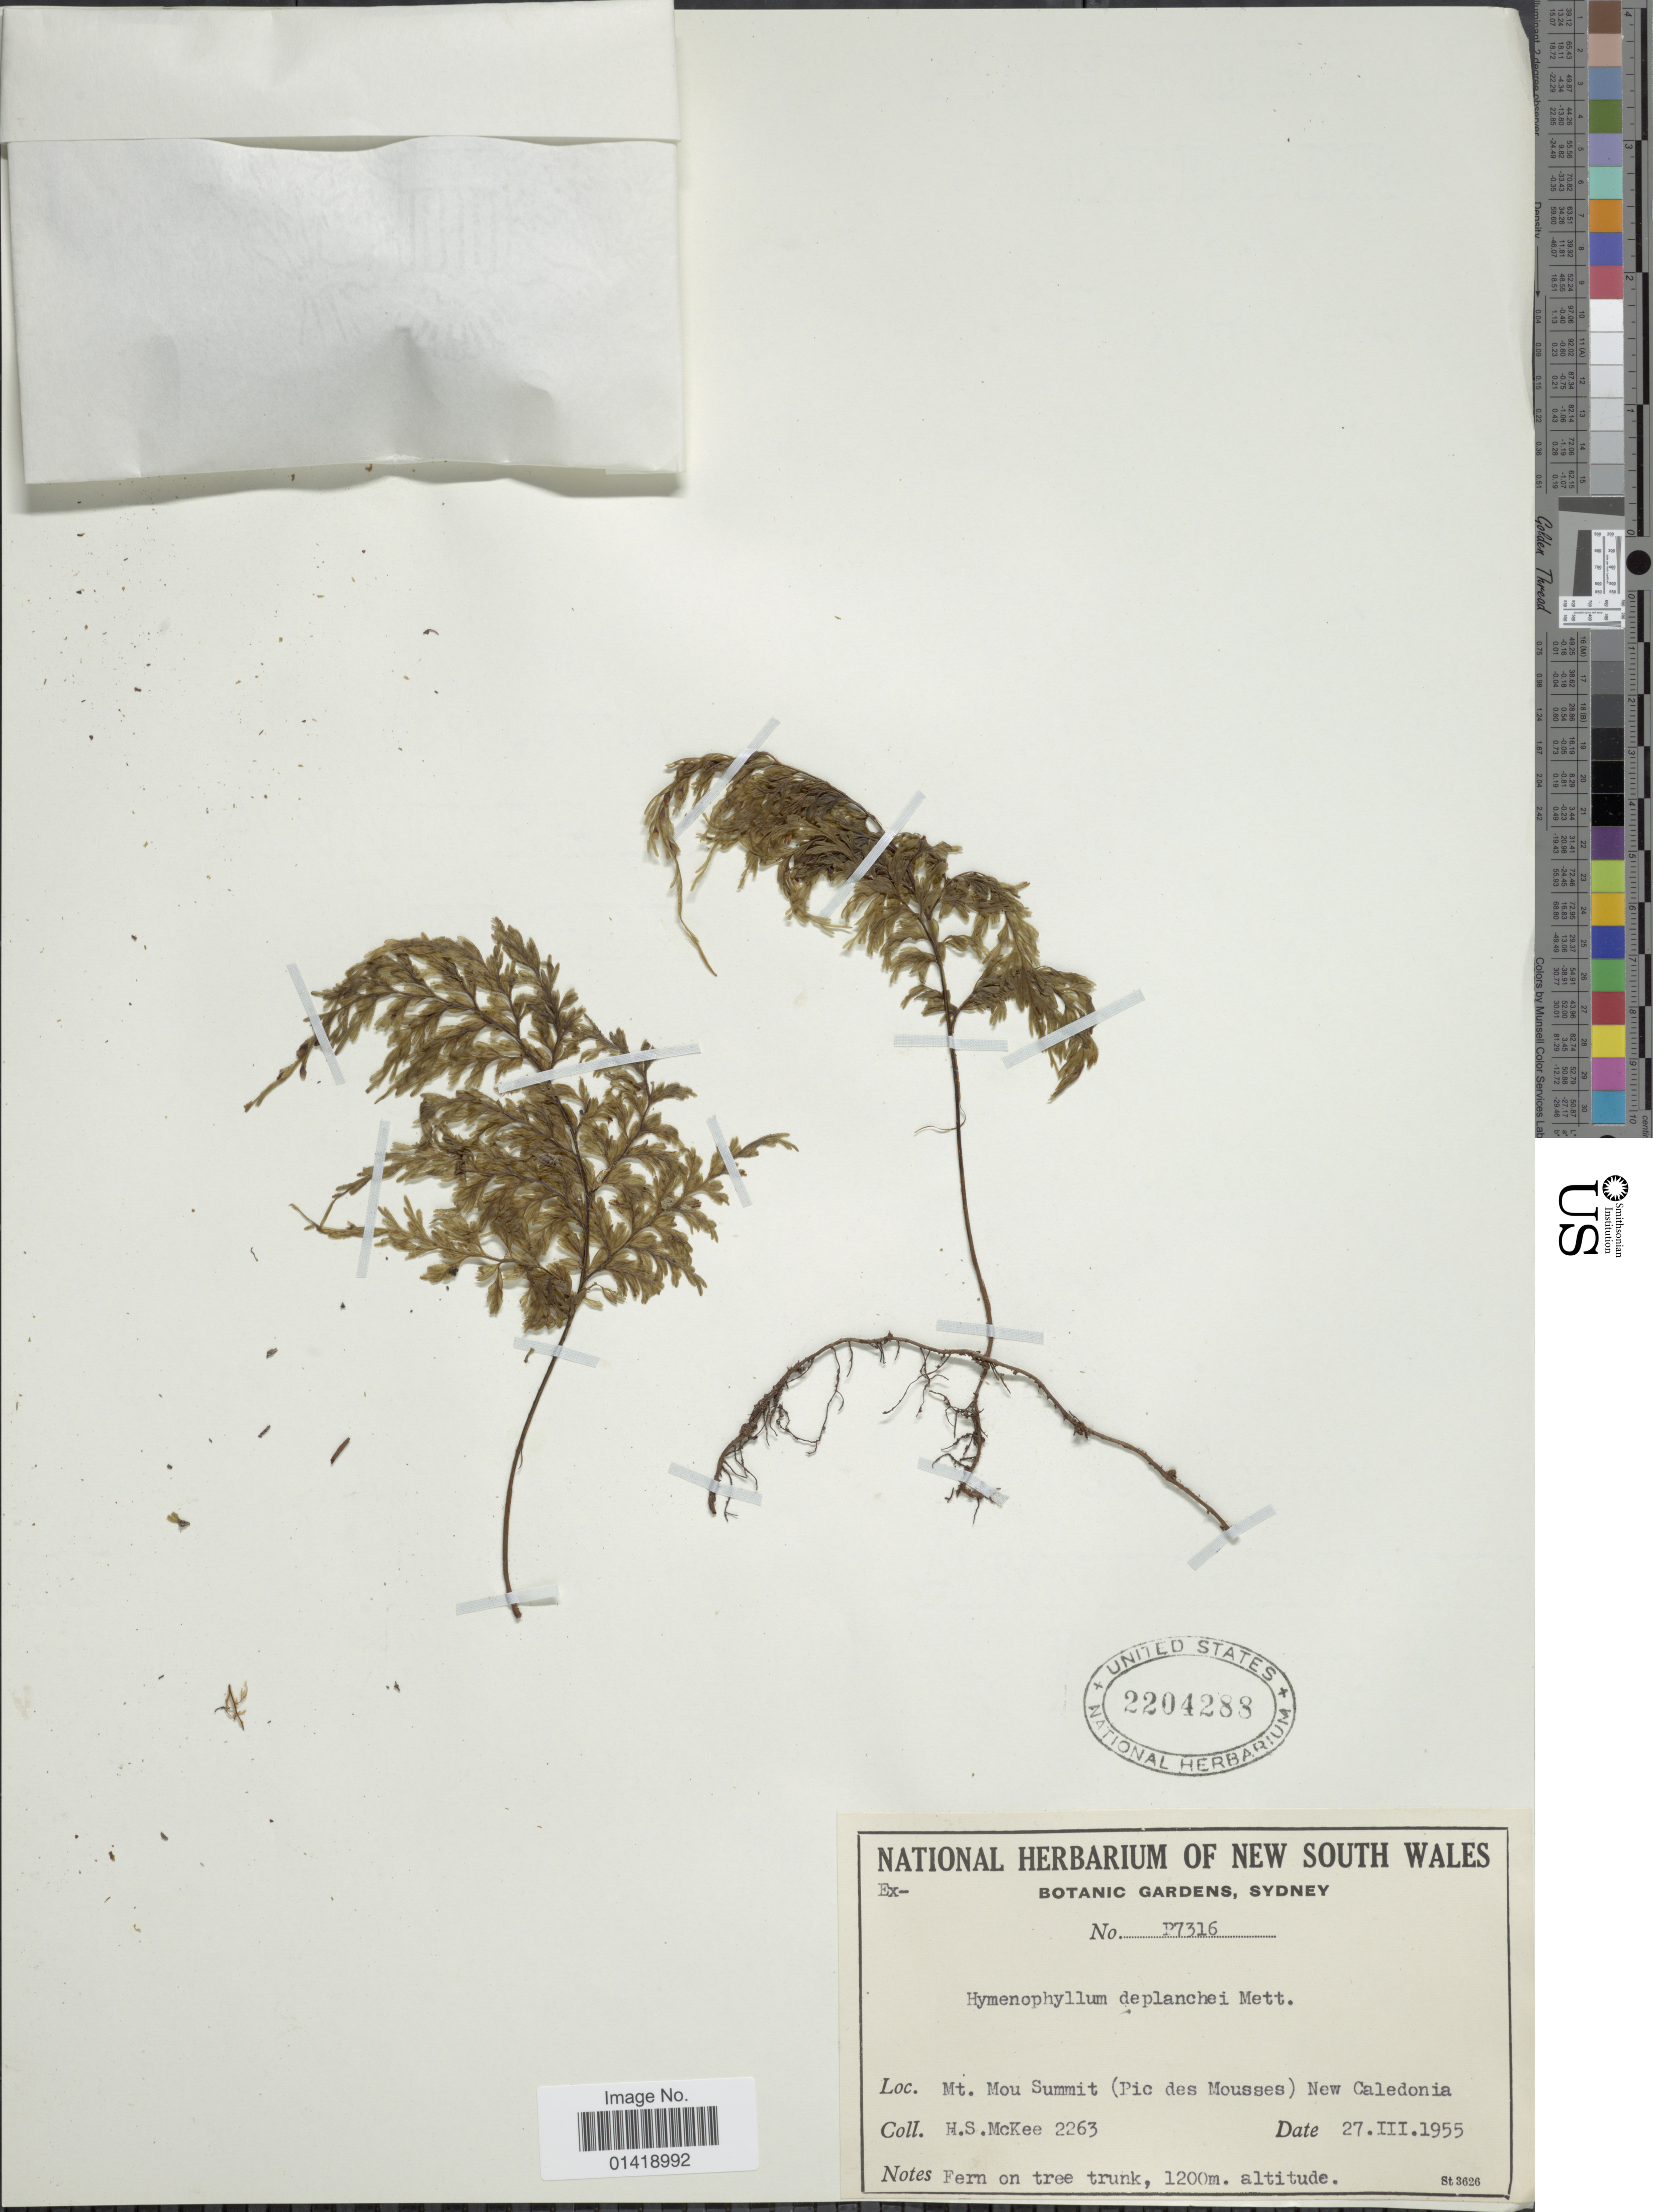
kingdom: Plantae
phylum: Tracheophyta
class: Polypodiopsida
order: Hymenophyllales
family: Hymenophyllaceae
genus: Hymenophyllum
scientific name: Hymenophyllum deplanchei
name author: Mett. ex Kuhn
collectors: H. S. McKee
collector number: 2263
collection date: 1955-03-27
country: Australia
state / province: New South Wales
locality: Mt. Mou summit Pic des Mousses New Caledonia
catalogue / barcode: US 2204288